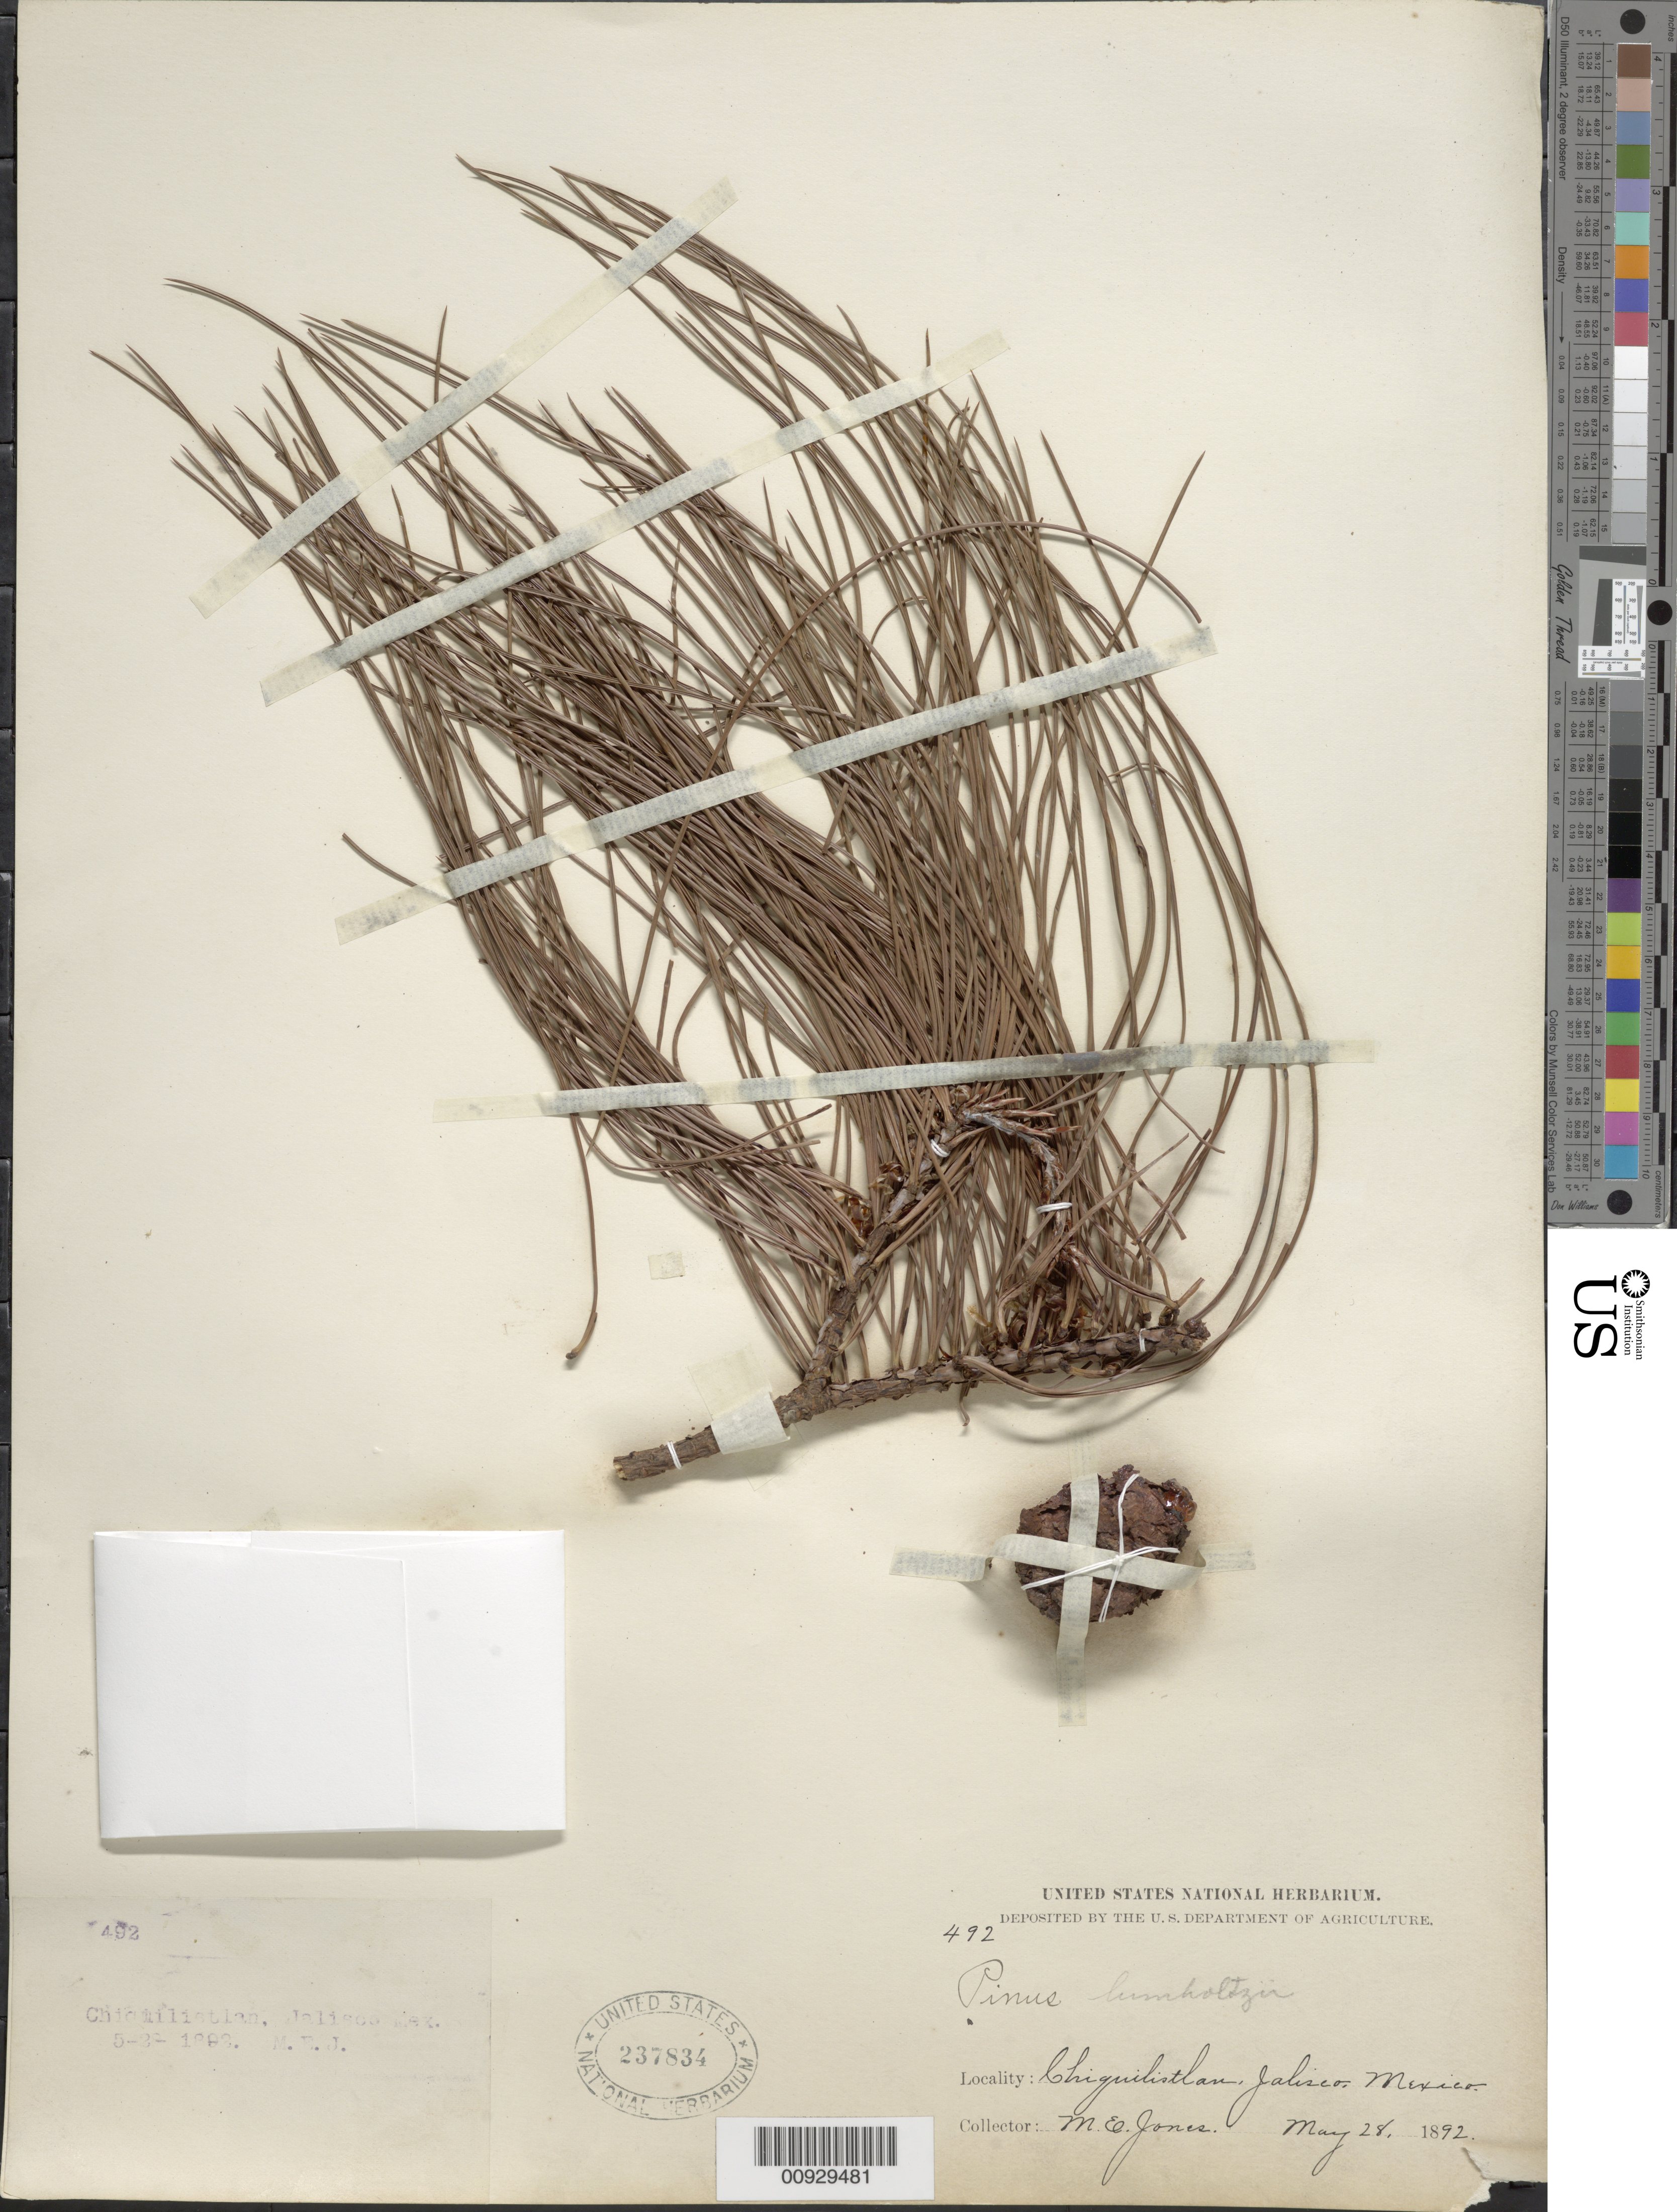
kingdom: Plantae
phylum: Tracheophyta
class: Pinopsida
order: Pinales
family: Pinaceae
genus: Pinus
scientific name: Pinus lumholtzii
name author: B.L. Rob. & Fernald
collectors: M. E. Jones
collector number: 492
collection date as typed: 28 May 1892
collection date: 1892-05-28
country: Mexico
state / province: Jalisco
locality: Chiquilistlan, Jalisco.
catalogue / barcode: US 237834